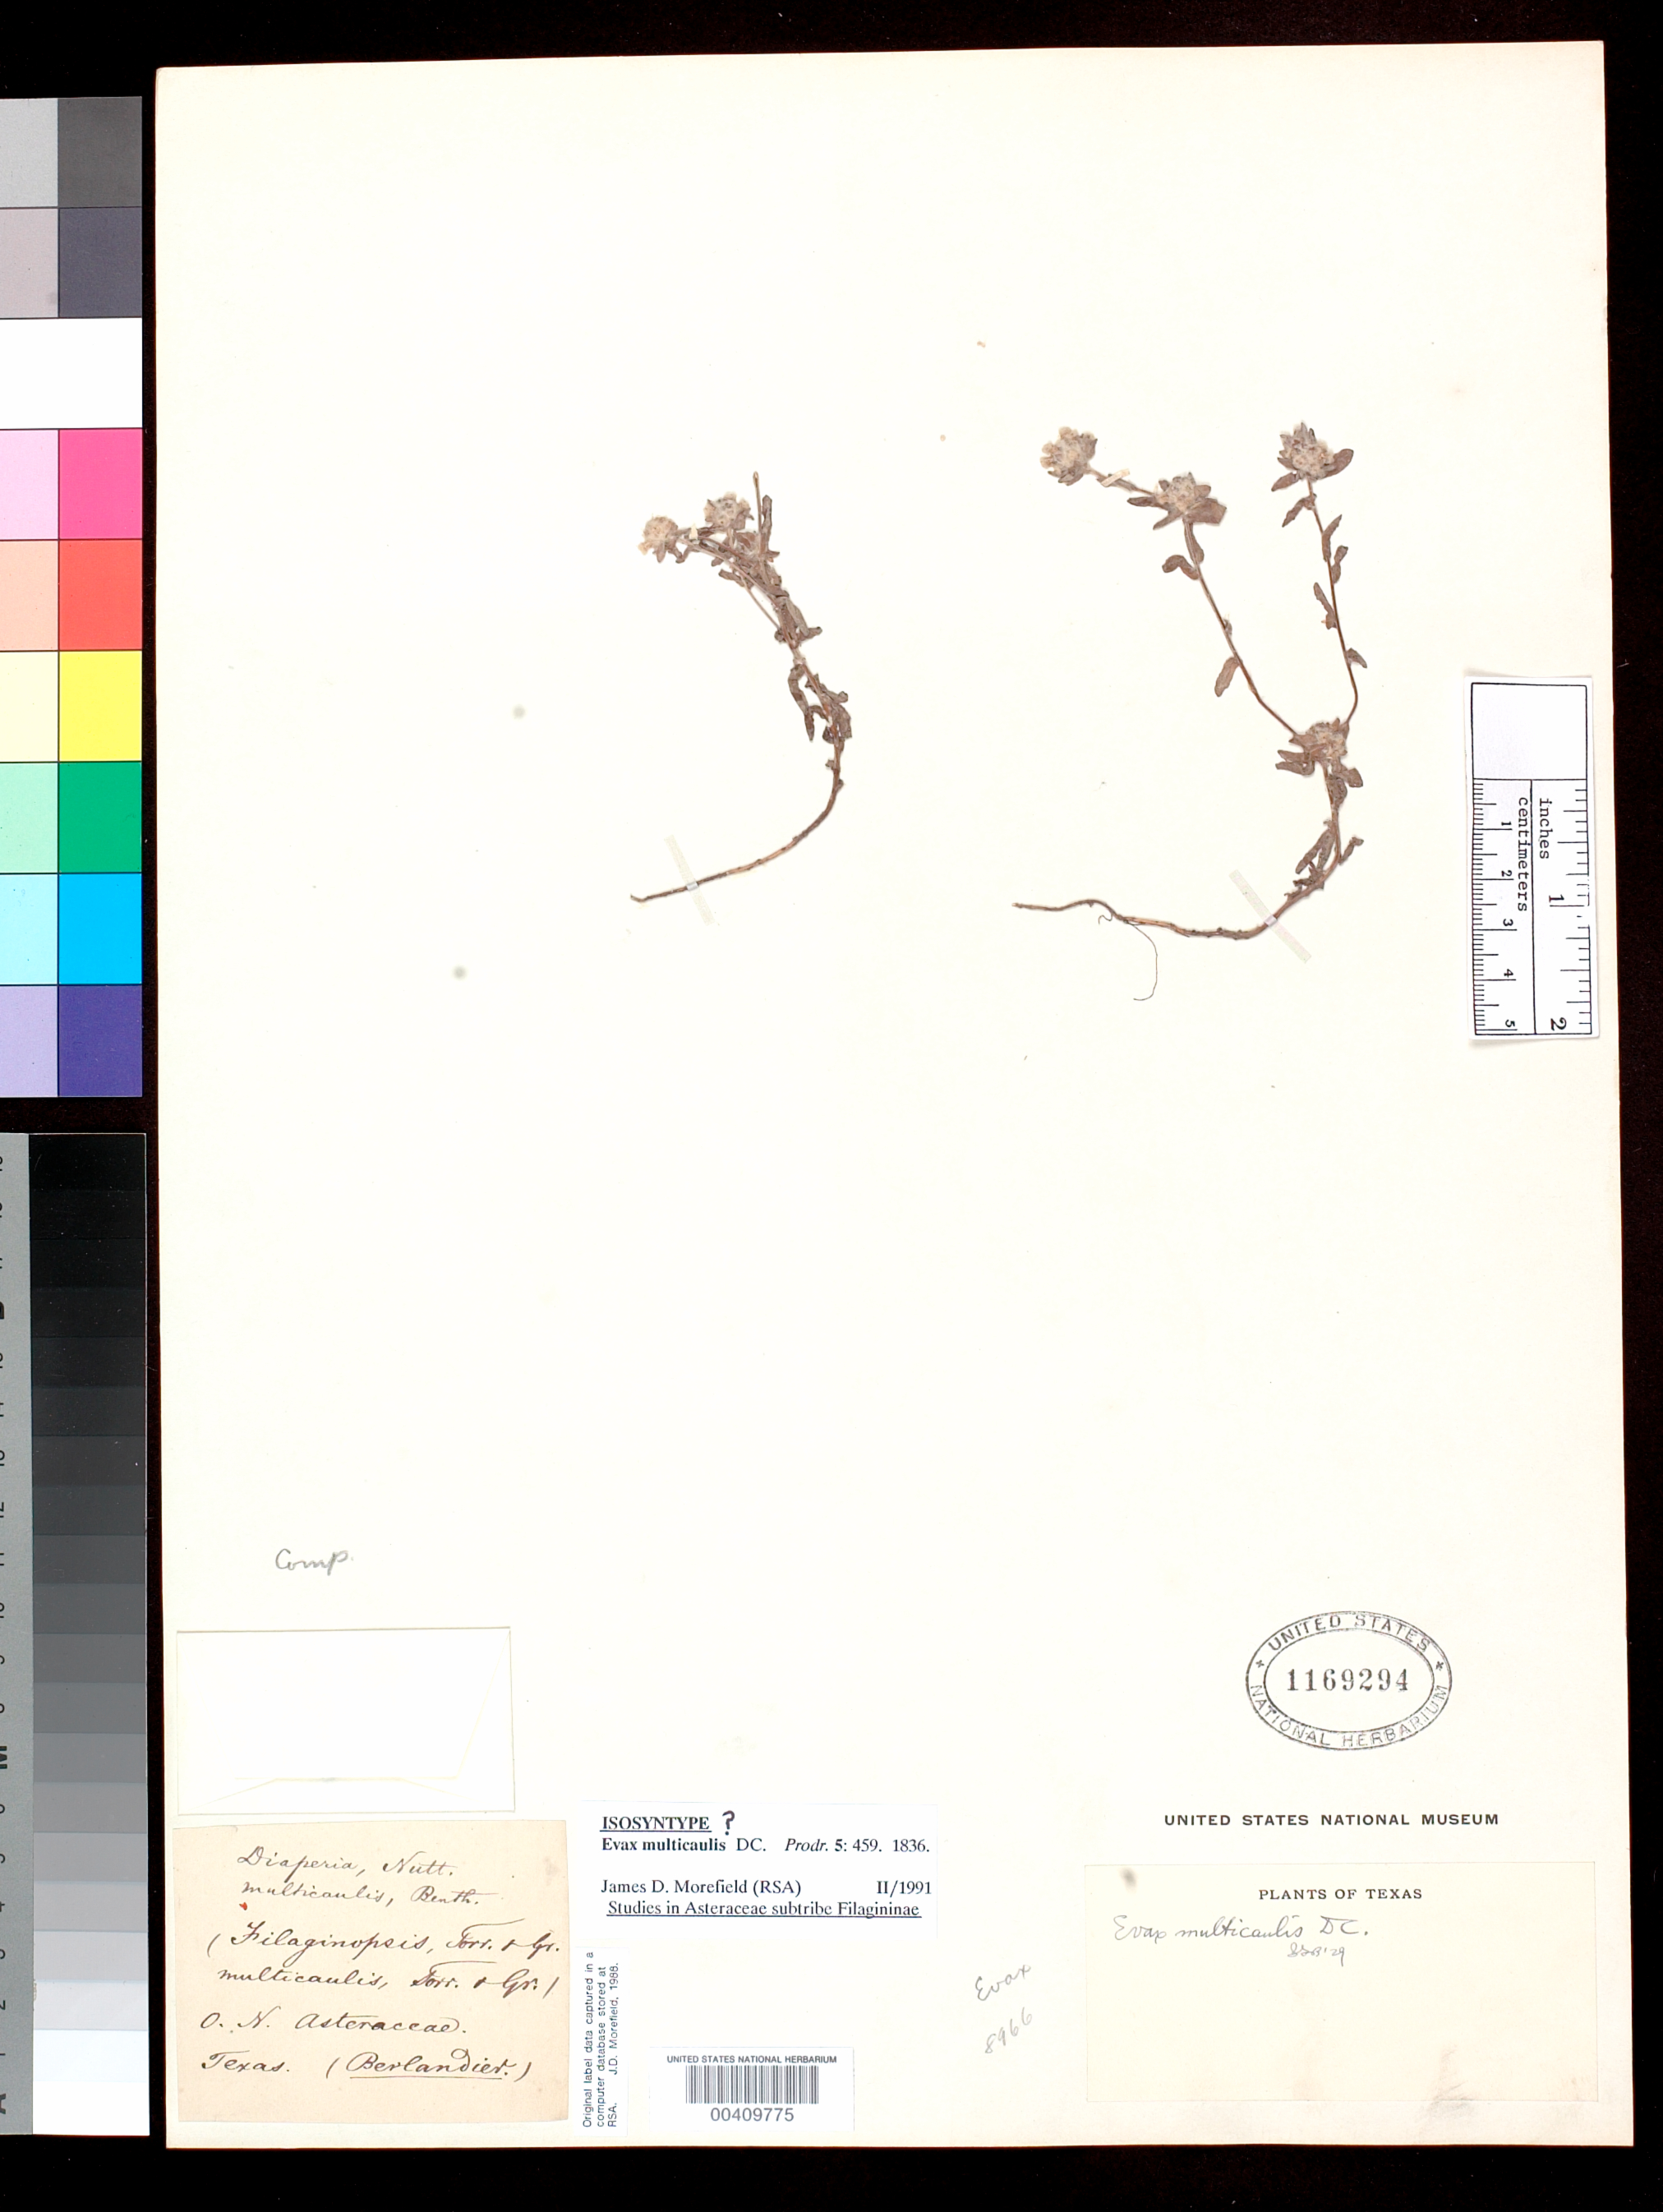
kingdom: Plantae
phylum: Tracheophyta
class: Magnoliopsida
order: Asterales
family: Asteraceae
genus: Evax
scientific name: Evax multicaulis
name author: DC.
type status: Possible Isosyntype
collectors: J. L. Berlandier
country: United States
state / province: Texas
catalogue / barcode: US 1169294